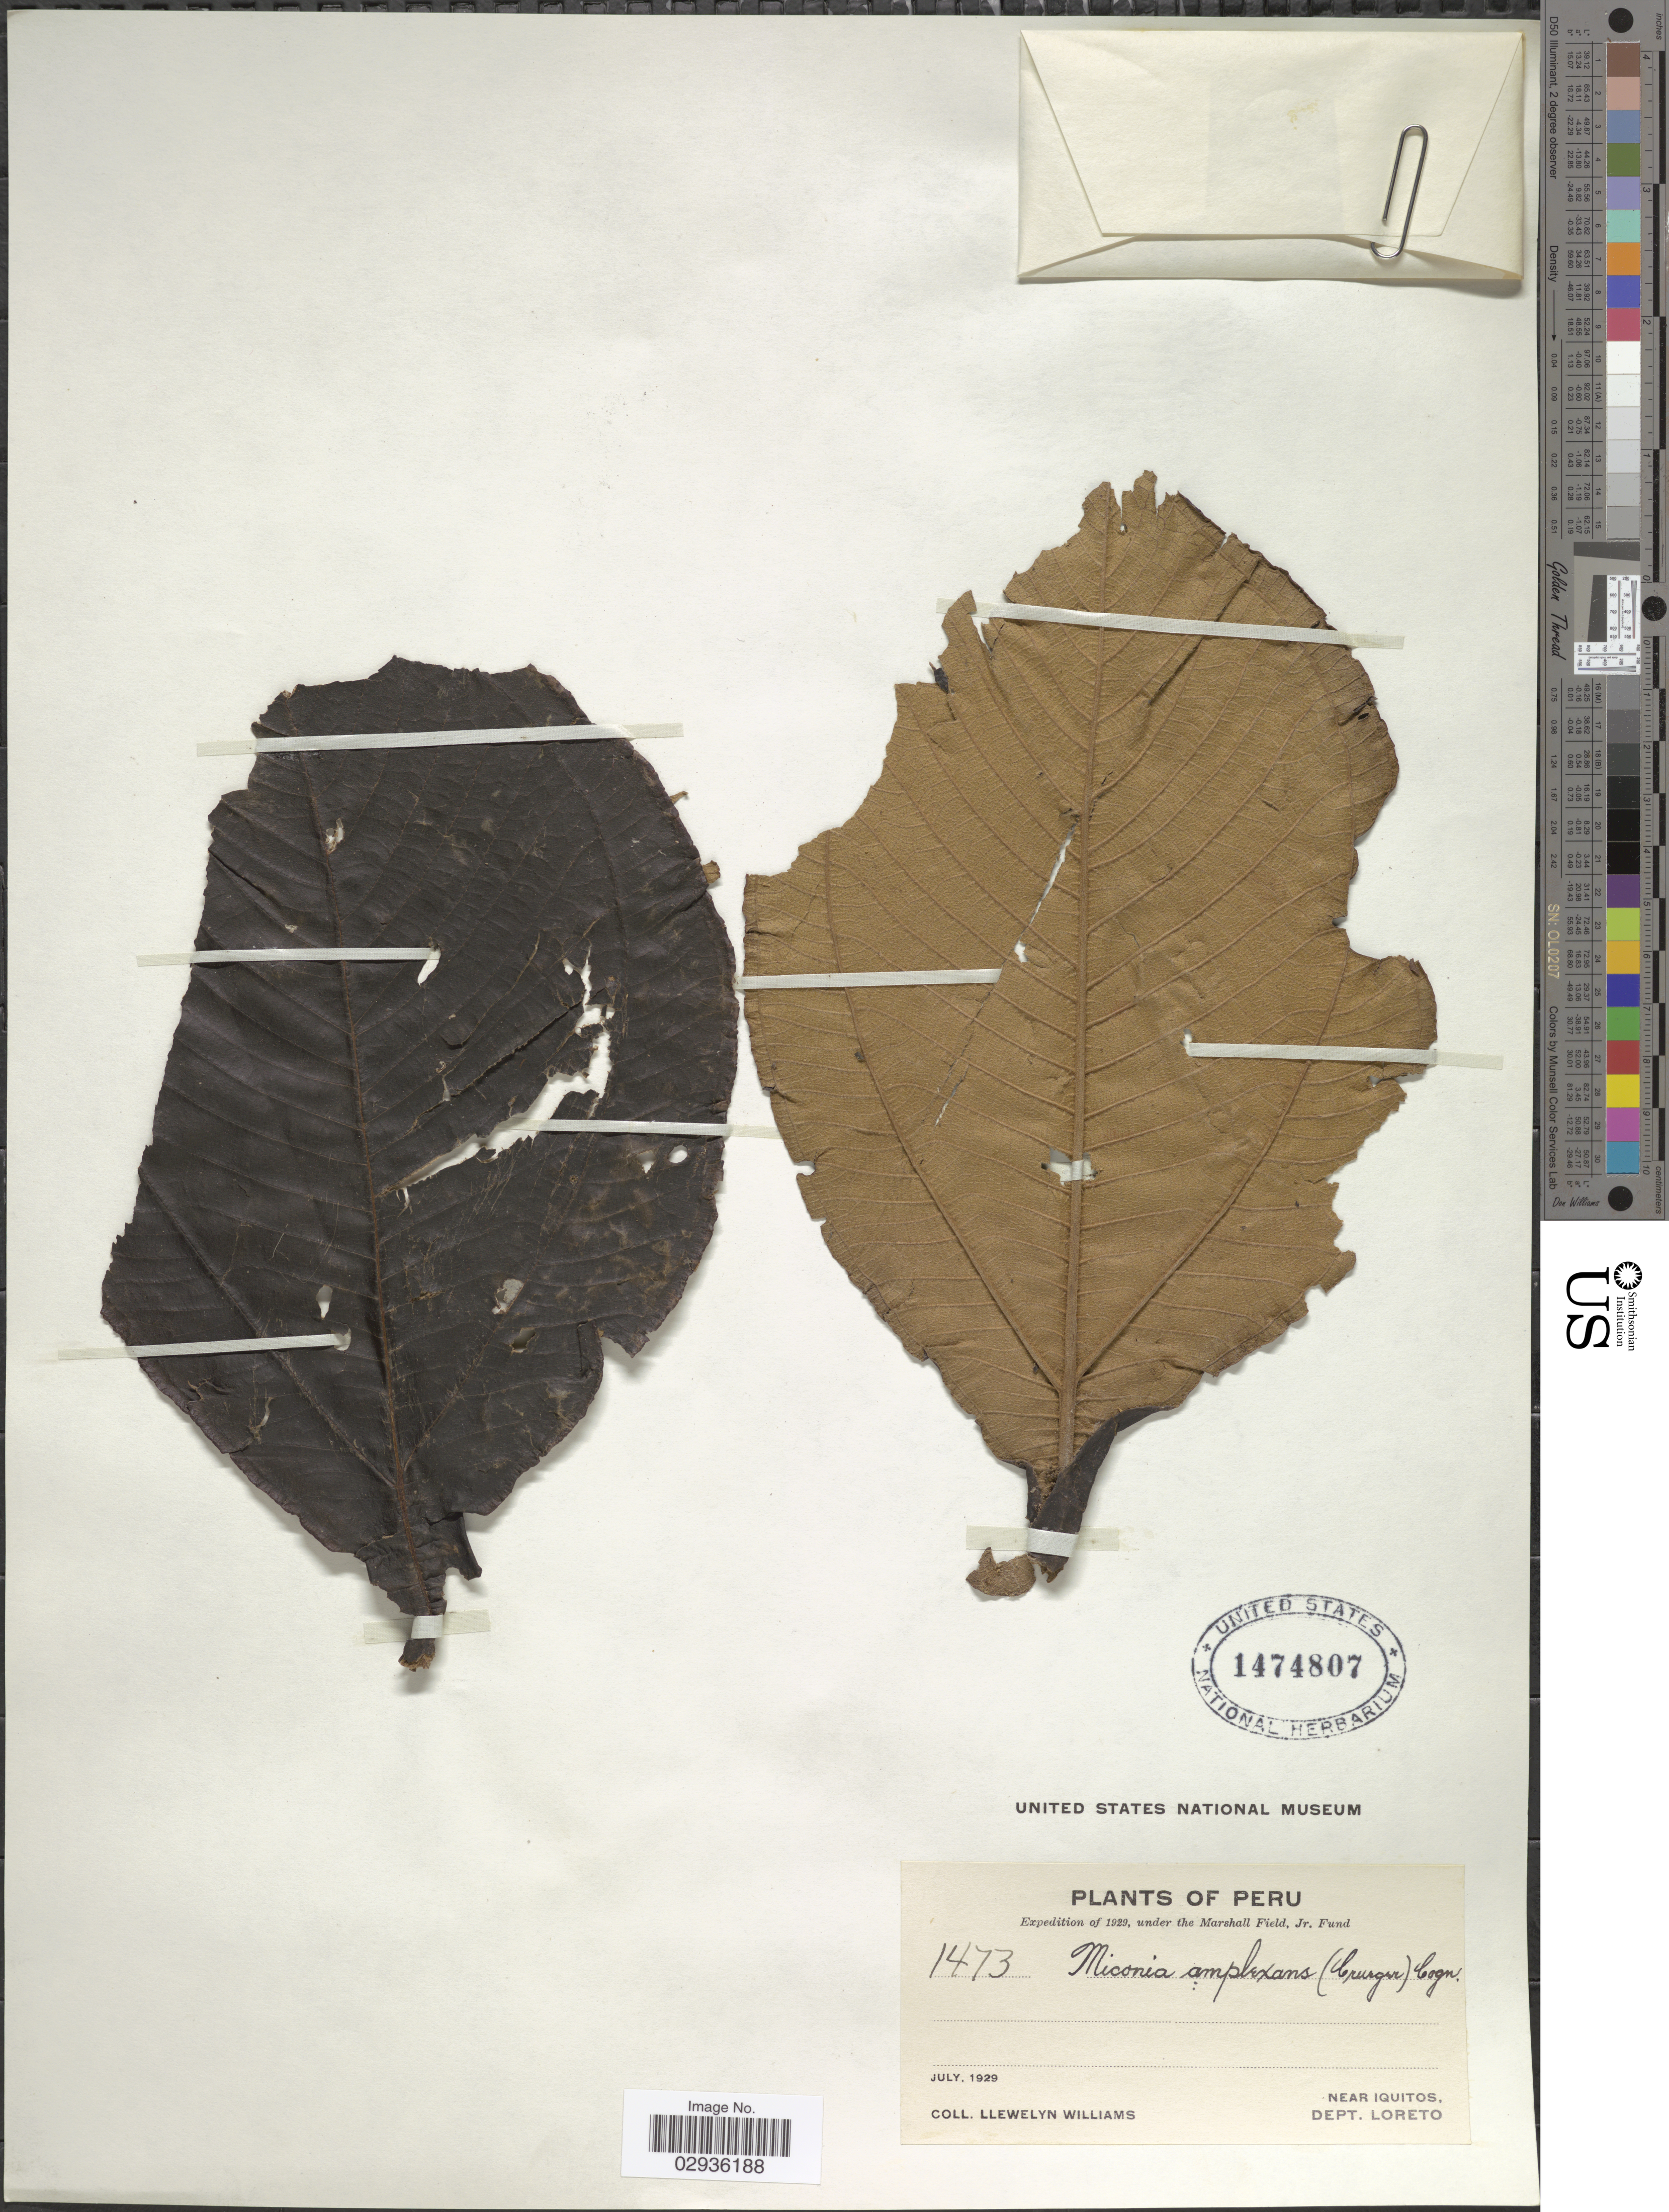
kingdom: Plantae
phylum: Tracheophyta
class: Magnoliopsida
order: Myrtales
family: Melastomataceae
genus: Miconia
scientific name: Miconia amplexans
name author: (Crueg.) Cogn.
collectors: Ll. Williams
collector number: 1473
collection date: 1929-07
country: Peru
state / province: Loreto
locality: Near Iquitos. Dept. Loreto.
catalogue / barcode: US 1474807